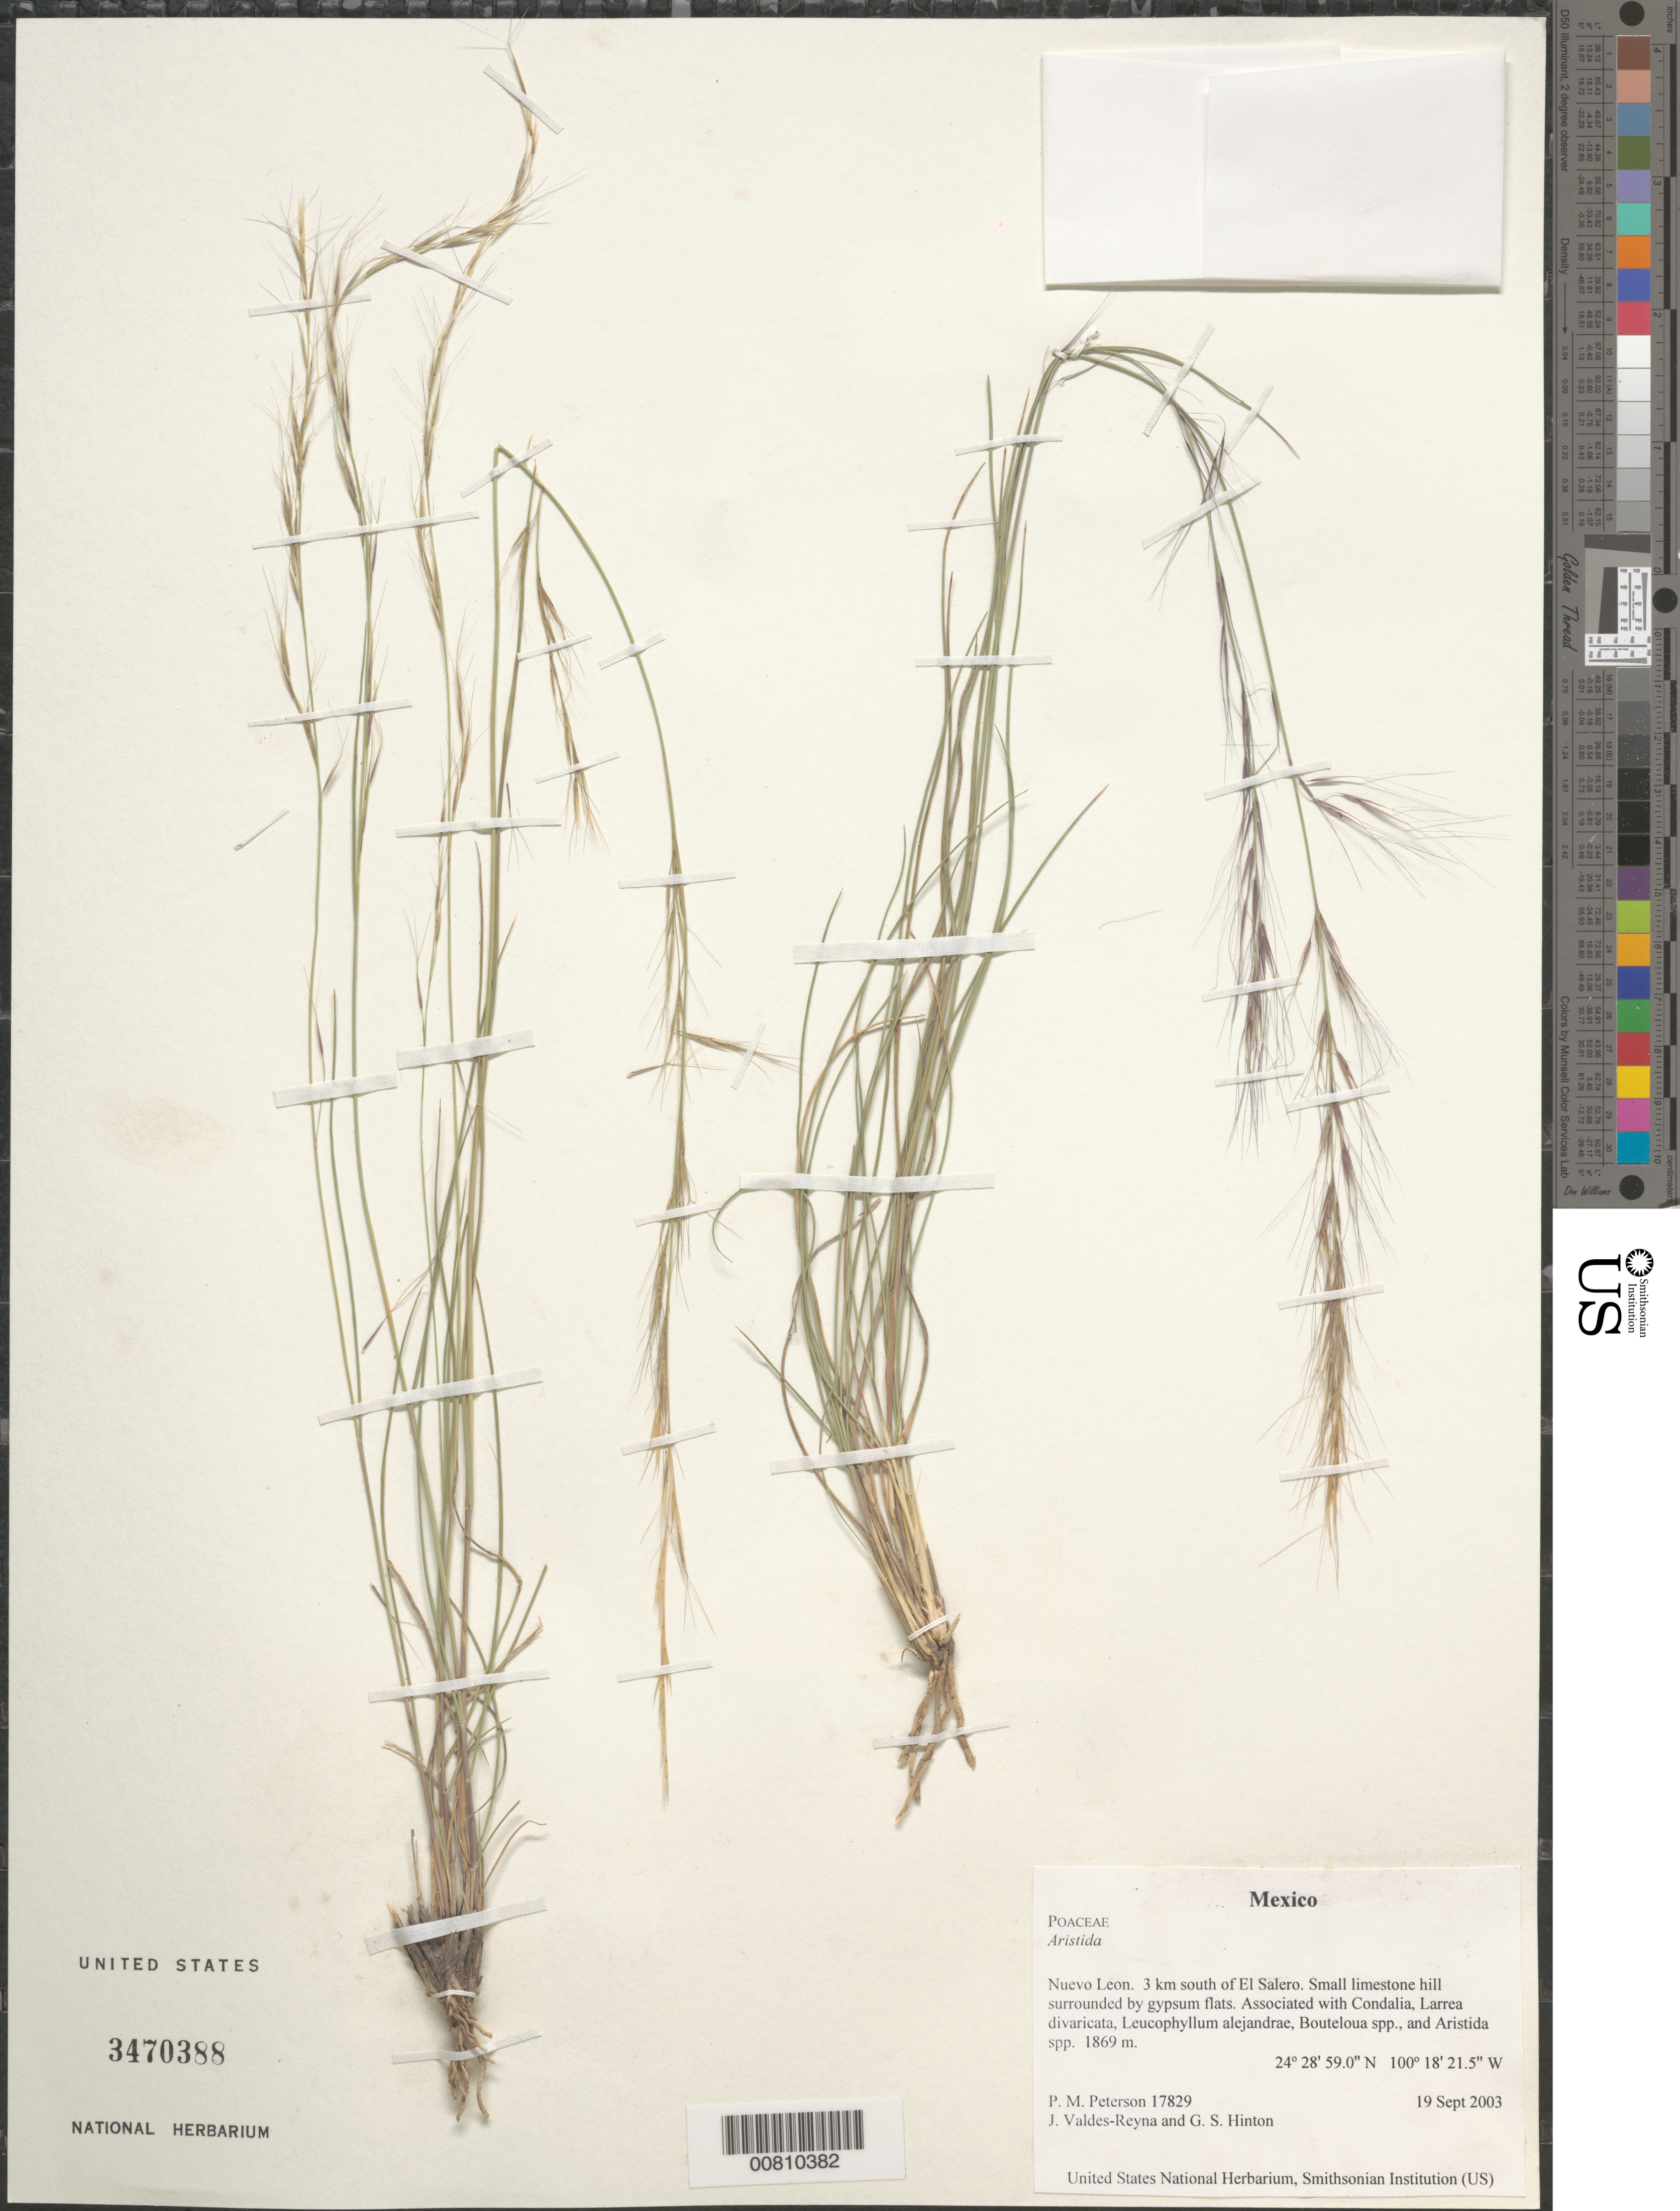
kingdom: Plantae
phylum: Tracheophyta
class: Liliopsida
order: Poales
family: Poaceae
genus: Aristida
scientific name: Aristida sp.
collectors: P. M. Peterson, J. Valdés-Reyna & H. Hinton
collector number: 17829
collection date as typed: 19 Sep 2003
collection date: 2003-09-19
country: Mexico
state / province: Nuevo León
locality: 3 km south of El Salero. Small limestone hill surrounded by gypsum flats. Associated with Condalia, Larrea divaricata, Leucophyllum alejandrae, Bouteloua spp., and Aristida spp.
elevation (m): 1869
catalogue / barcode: US 3470388